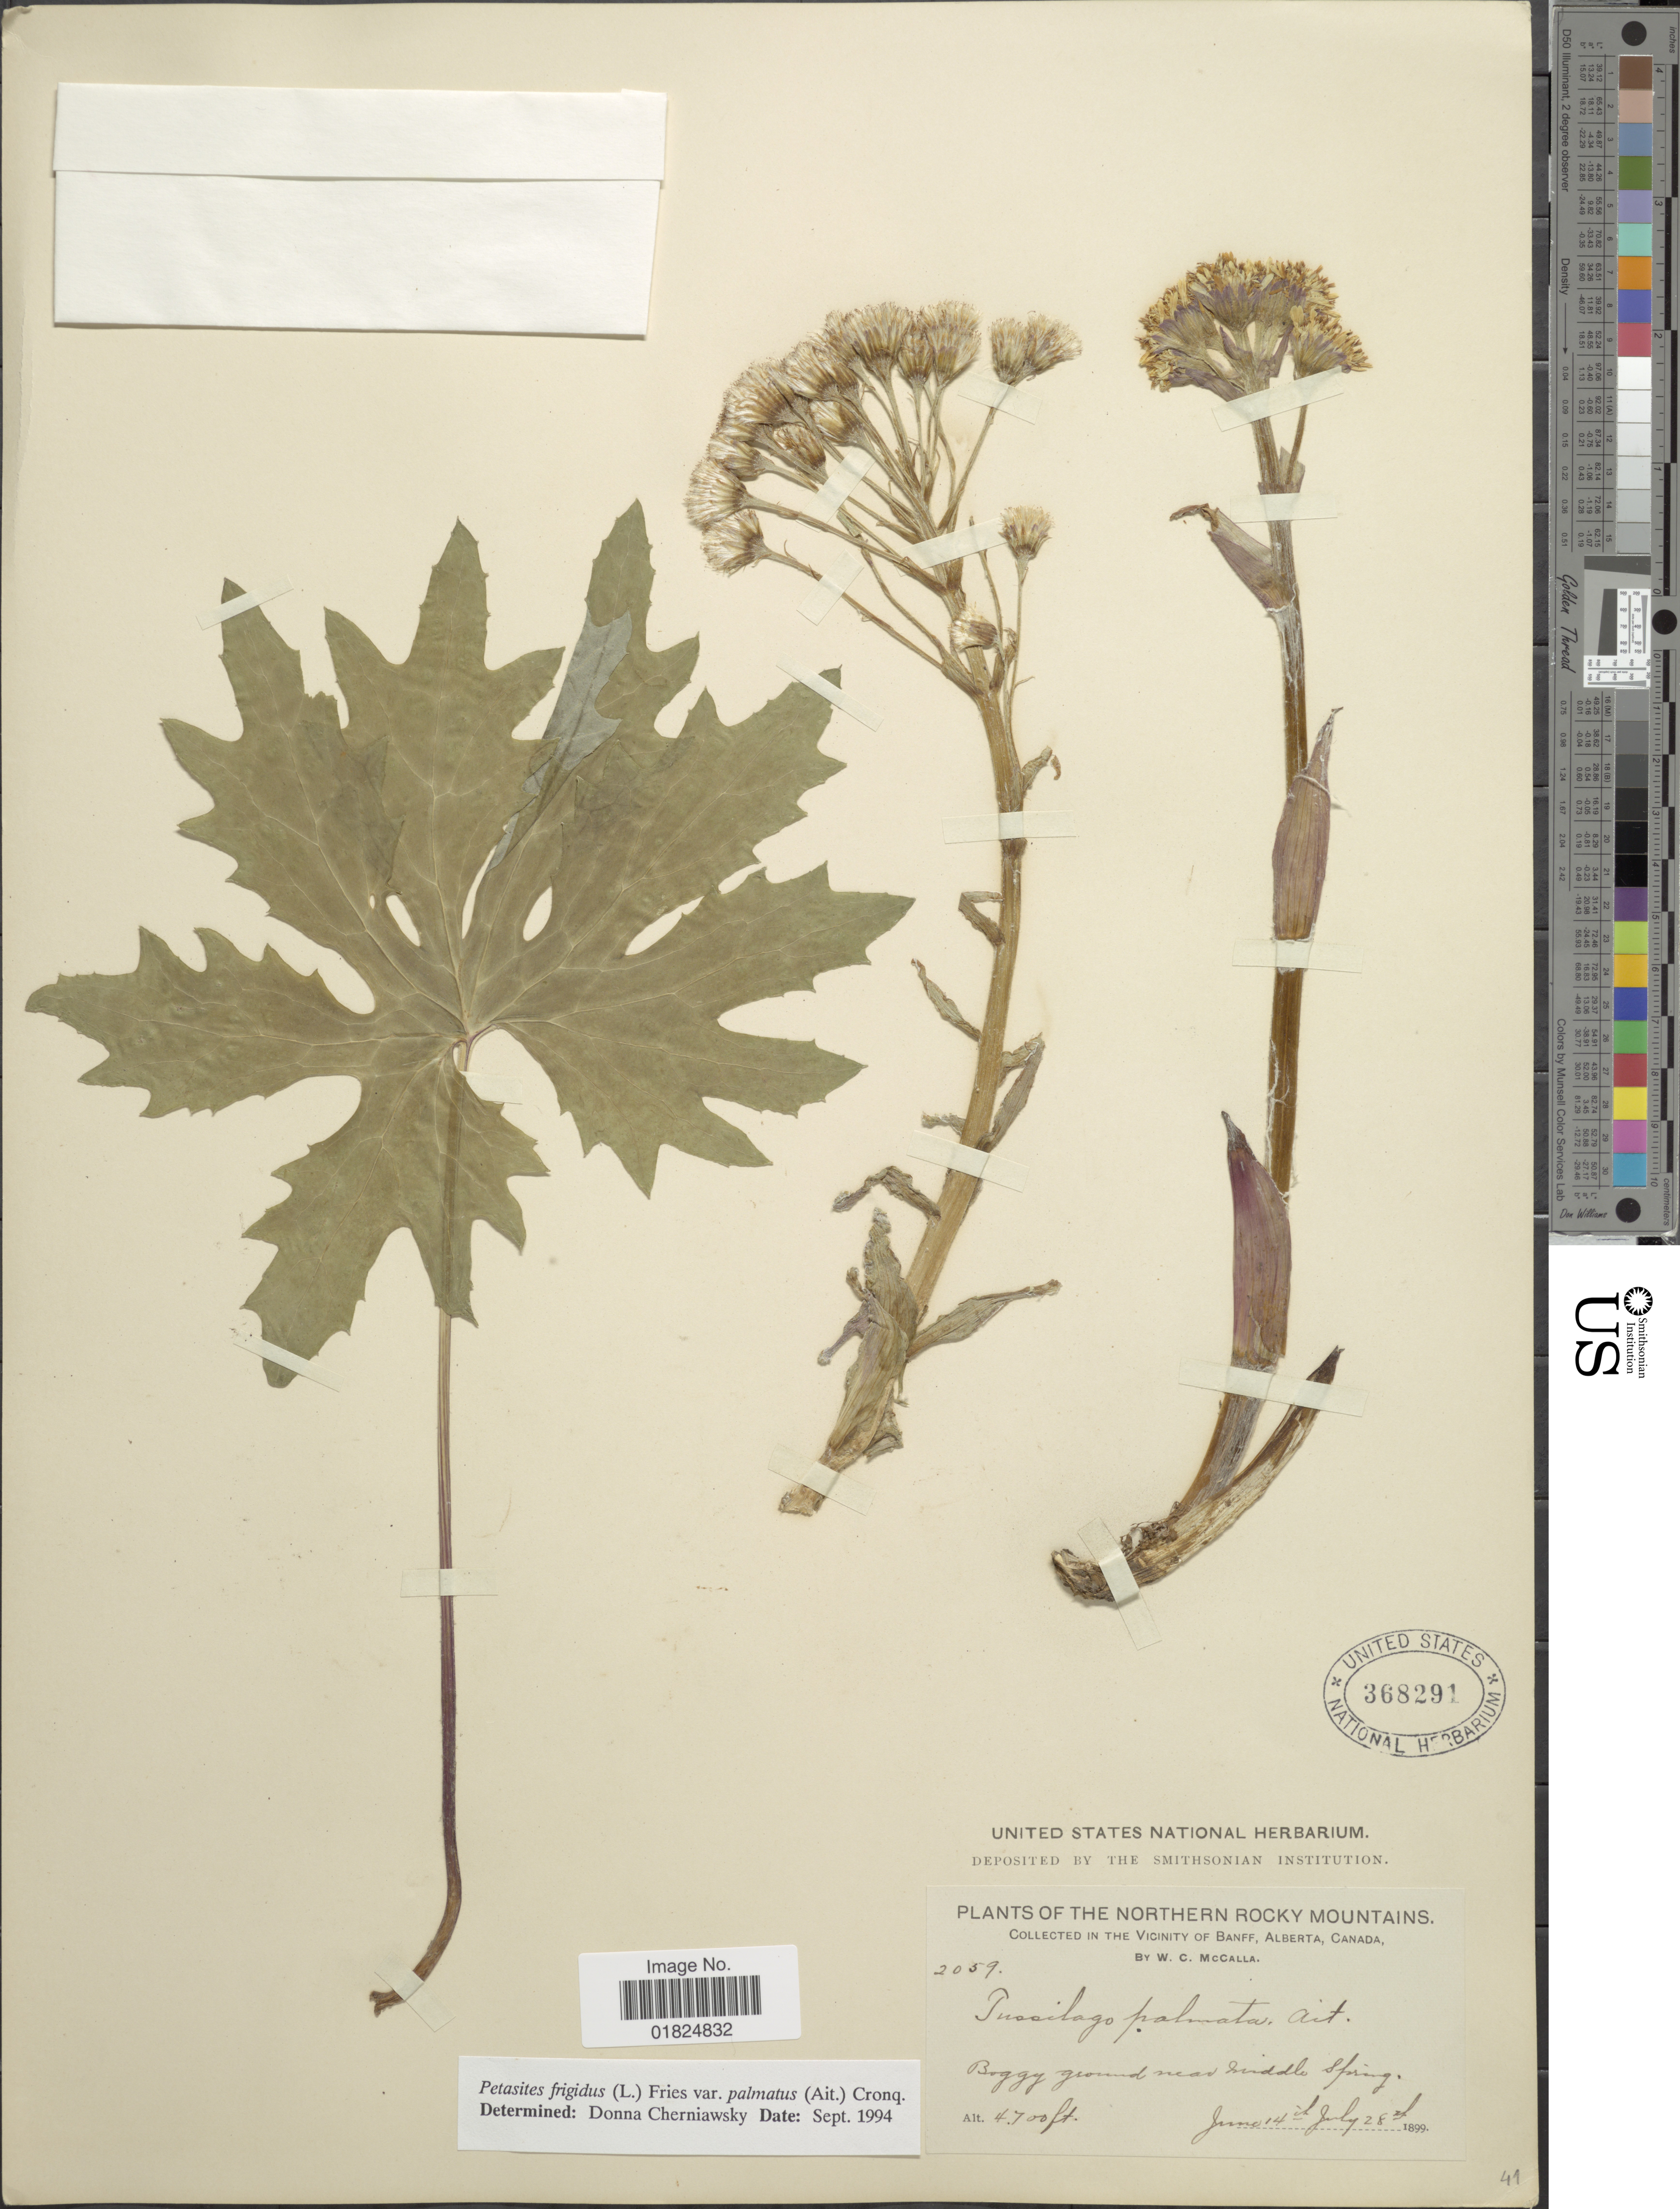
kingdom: Plantae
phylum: Tracheophyta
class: Magnoliopsida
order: Asterales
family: Asteraceae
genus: Petasites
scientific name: Petasites frigidus var. palmatus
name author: (Aiton) Cody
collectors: W. McCalla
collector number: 2059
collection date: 1899-06-14/1899-07-28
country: Canada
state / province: Alberta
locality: The vicinity of Banff, Alberta. Boggy ground near Saddle Spring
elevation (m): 1433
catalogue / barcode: US 368291